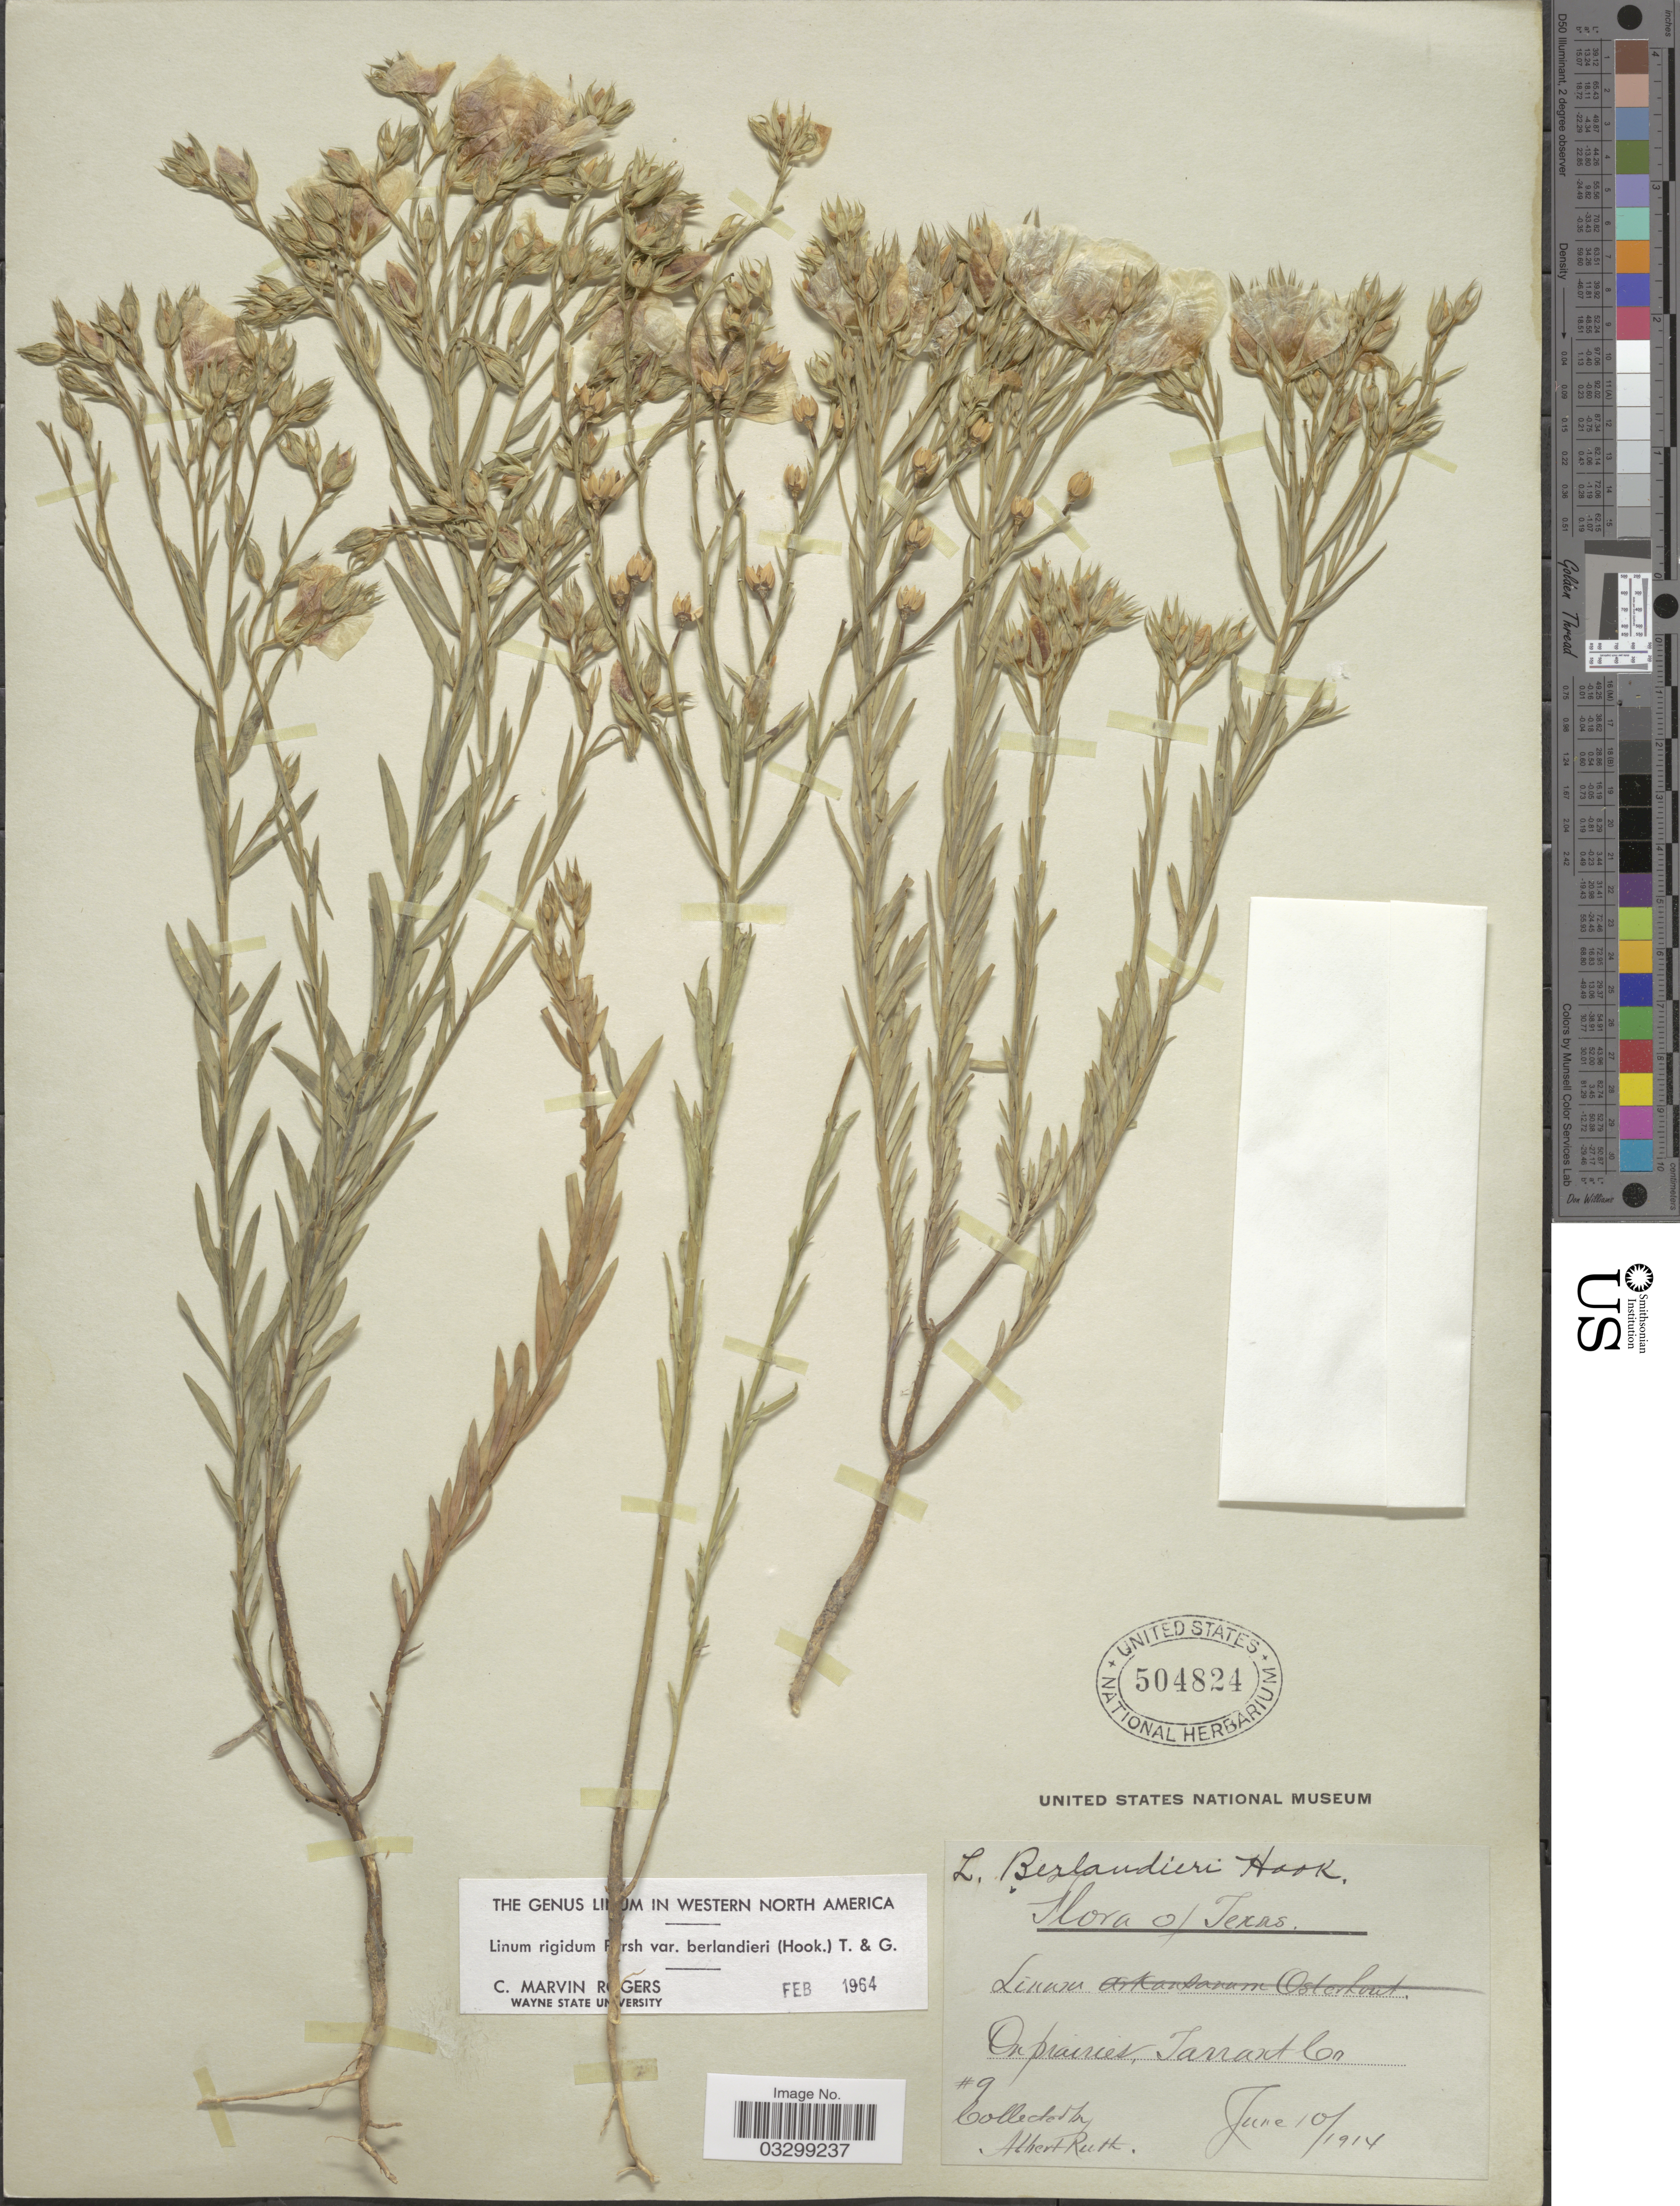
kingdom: Plantae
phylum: Tracheophyta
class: Magnoliopsida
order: Malpighiales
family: Linaceae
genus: Linum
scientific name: Linum rigidum var. berlandieri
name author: Pursh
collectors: A. Ruth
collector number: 9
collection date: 1914-06-10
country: United States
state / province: Texas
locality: Tarrant Co.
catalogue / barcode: US 504824